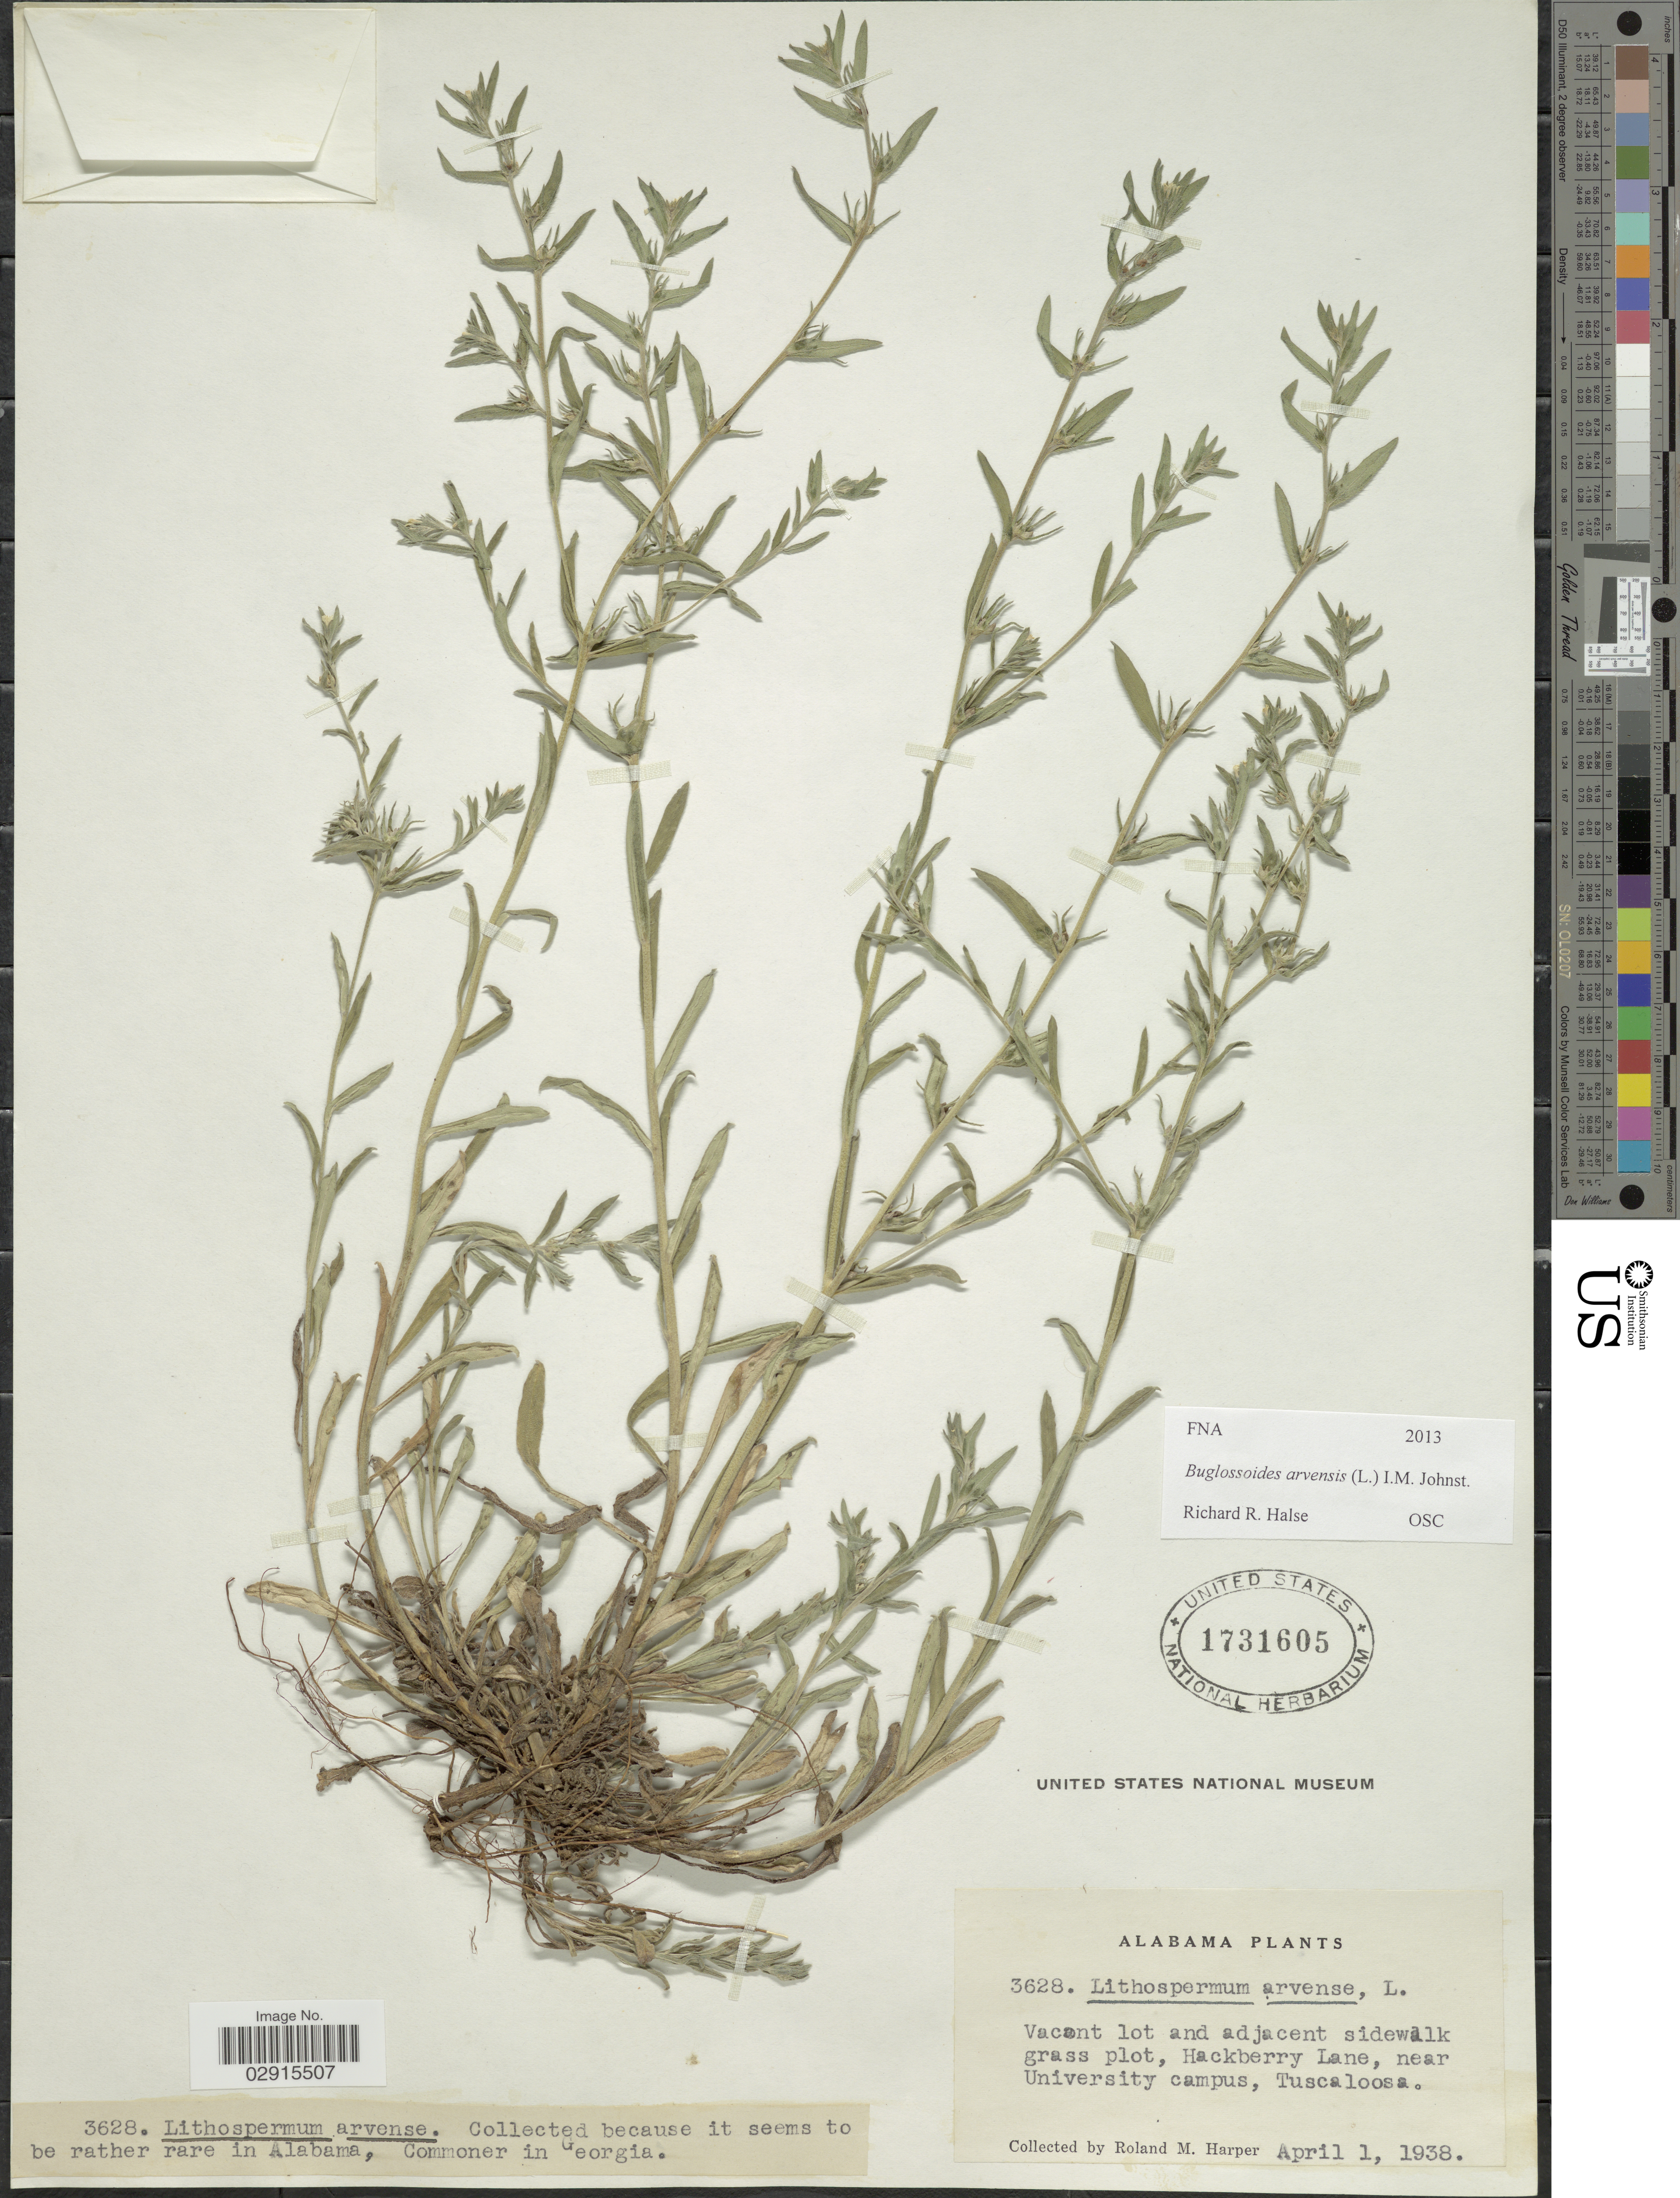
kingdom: Plantae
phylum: Tracheophyta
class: Magnoliopsida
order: Boraginales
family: Boraginaceae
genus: Buglossoides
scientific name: Buglossoides arvensis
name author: (L.) I.M. Johnst.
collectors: R. M. Harper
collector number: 3628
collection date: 1938-04-01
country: United States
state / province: Alabama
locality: Vacant lot and adjacent sidewalk grass plot, Hackberry Lane, near University campus, Tuscaloosa.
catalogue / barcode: US 1731605